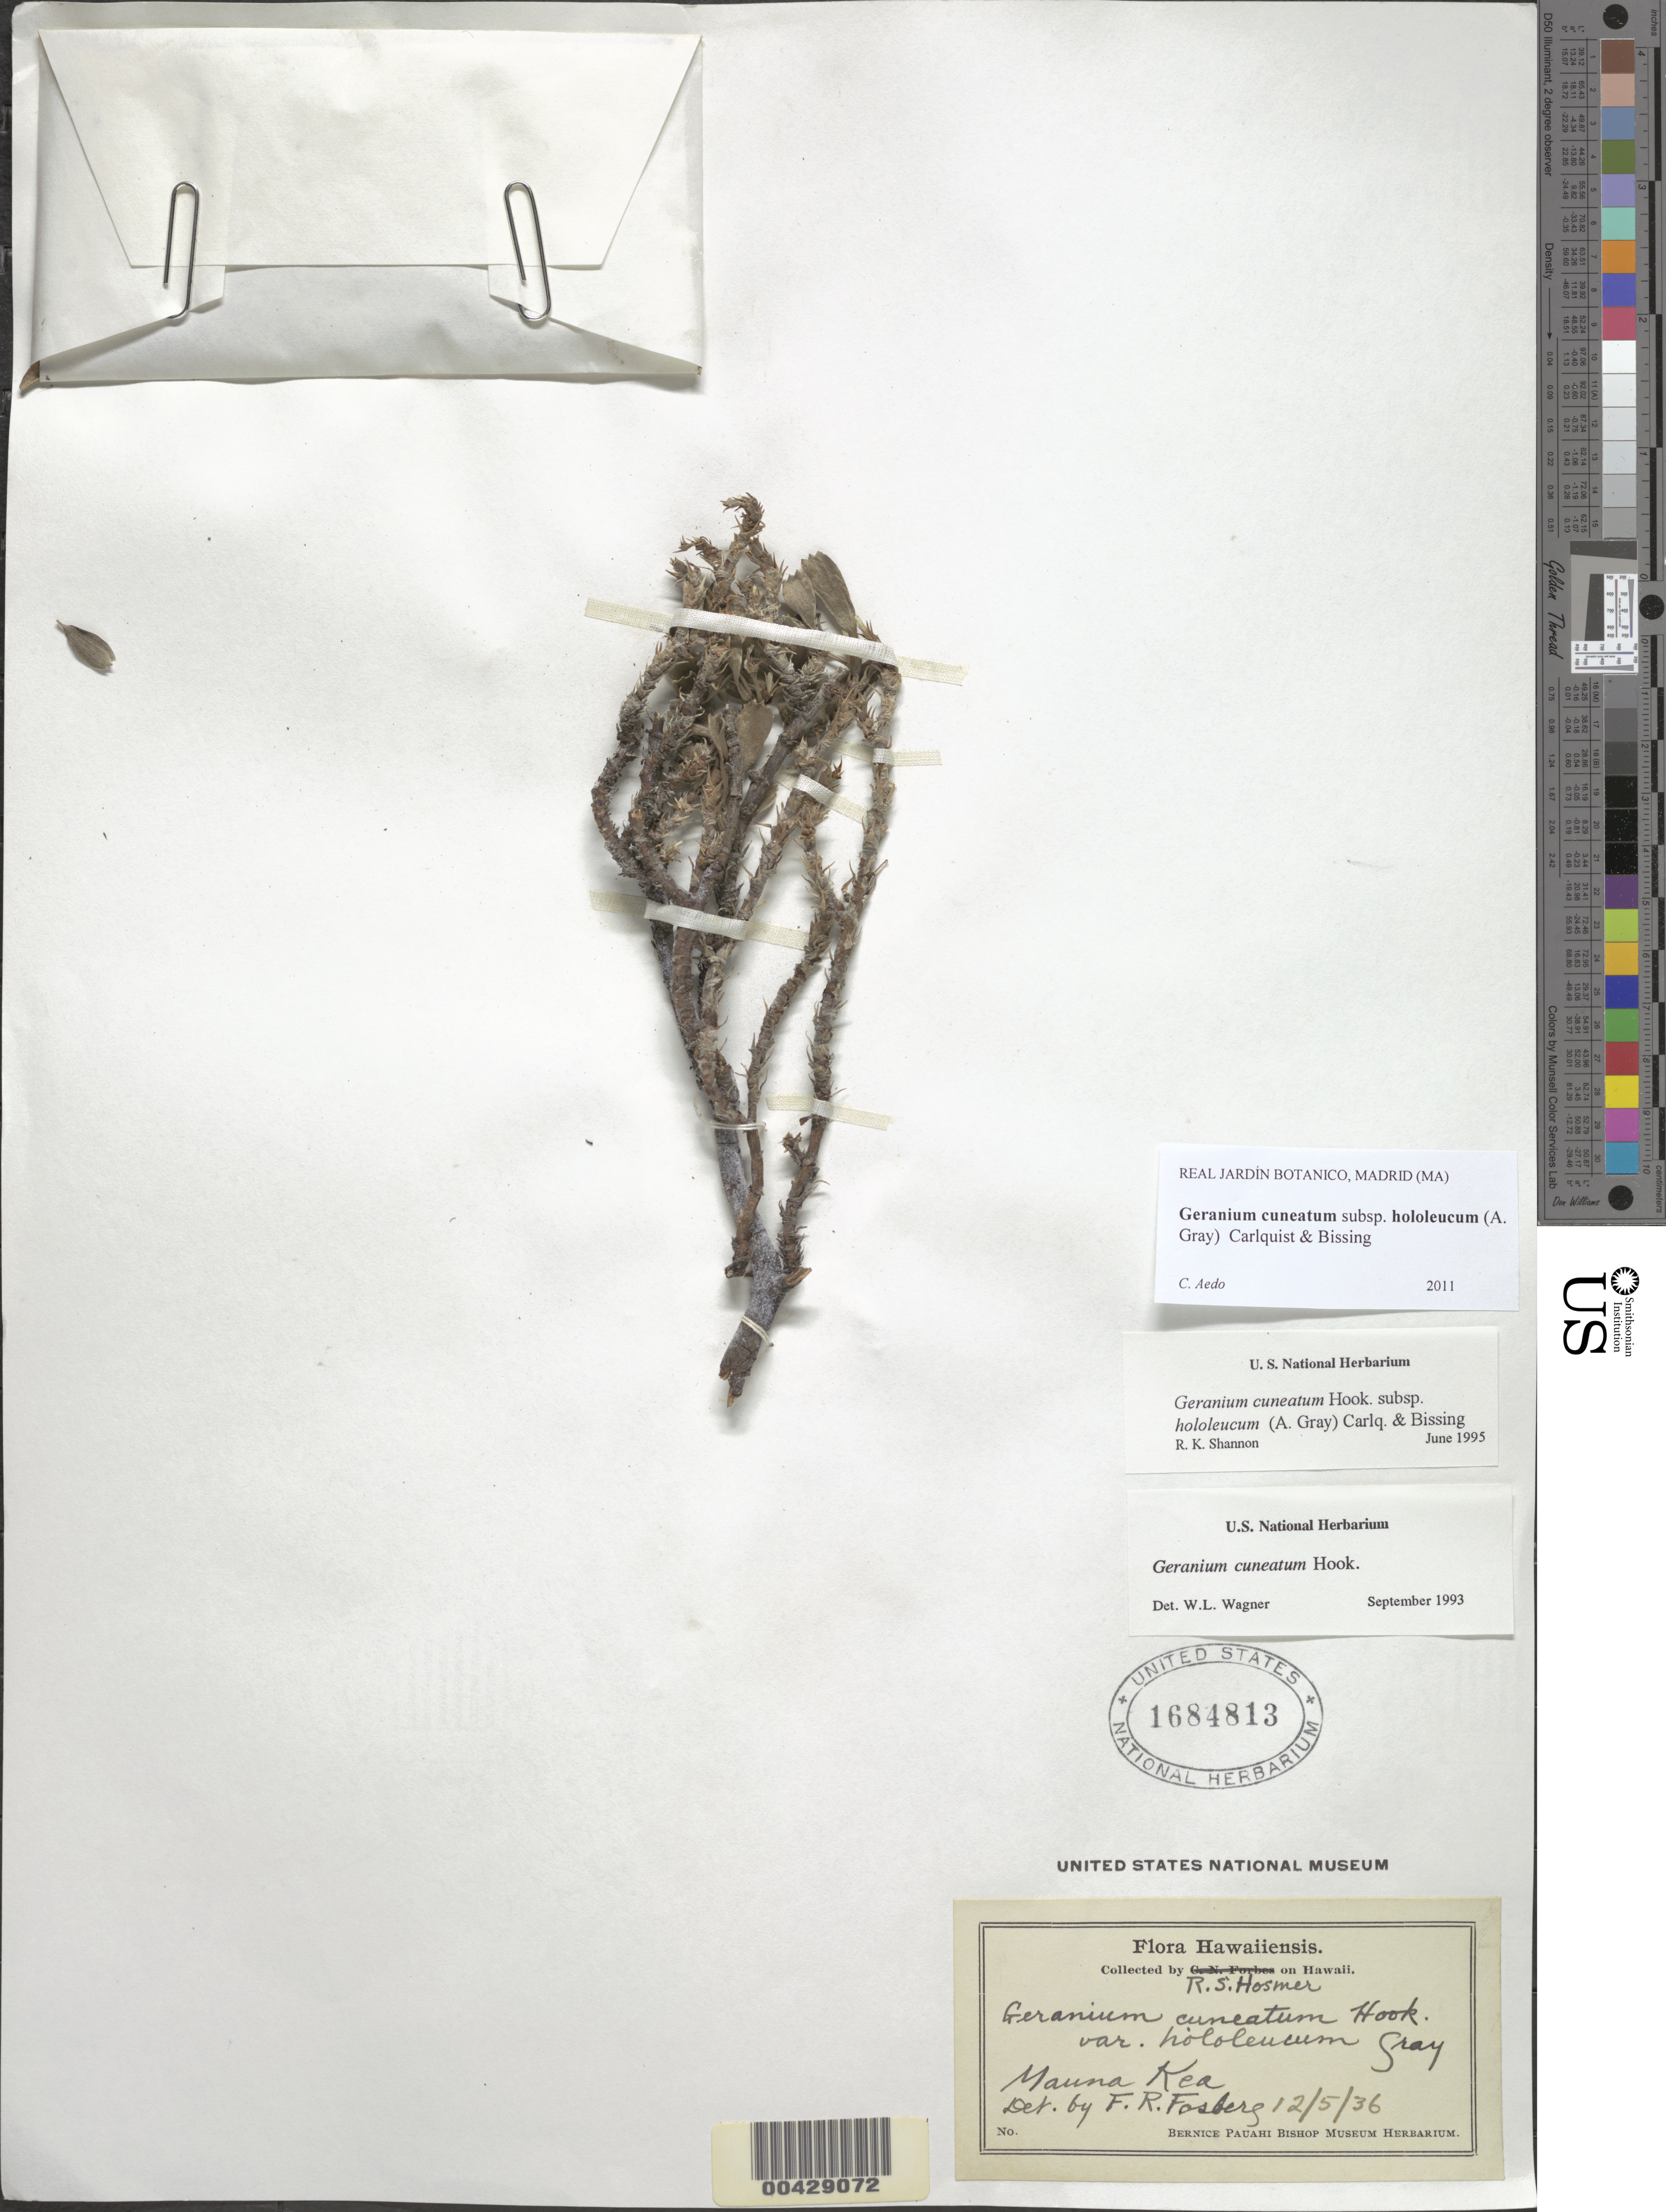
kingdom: Plantae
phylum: Tracheophyta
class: Magnoliopsida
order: Geraniales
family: Geraniaceae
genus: Geranium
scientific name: Geranium cuneatum subsp. hololeucum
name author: (A. Gray) Carlquist & Bissing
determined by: Aedo, C.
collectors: R. Hosmer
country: United States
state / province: Hawaii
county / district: Hawaii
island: Hawaii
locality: Mauna Kea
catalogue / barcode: US 1684813